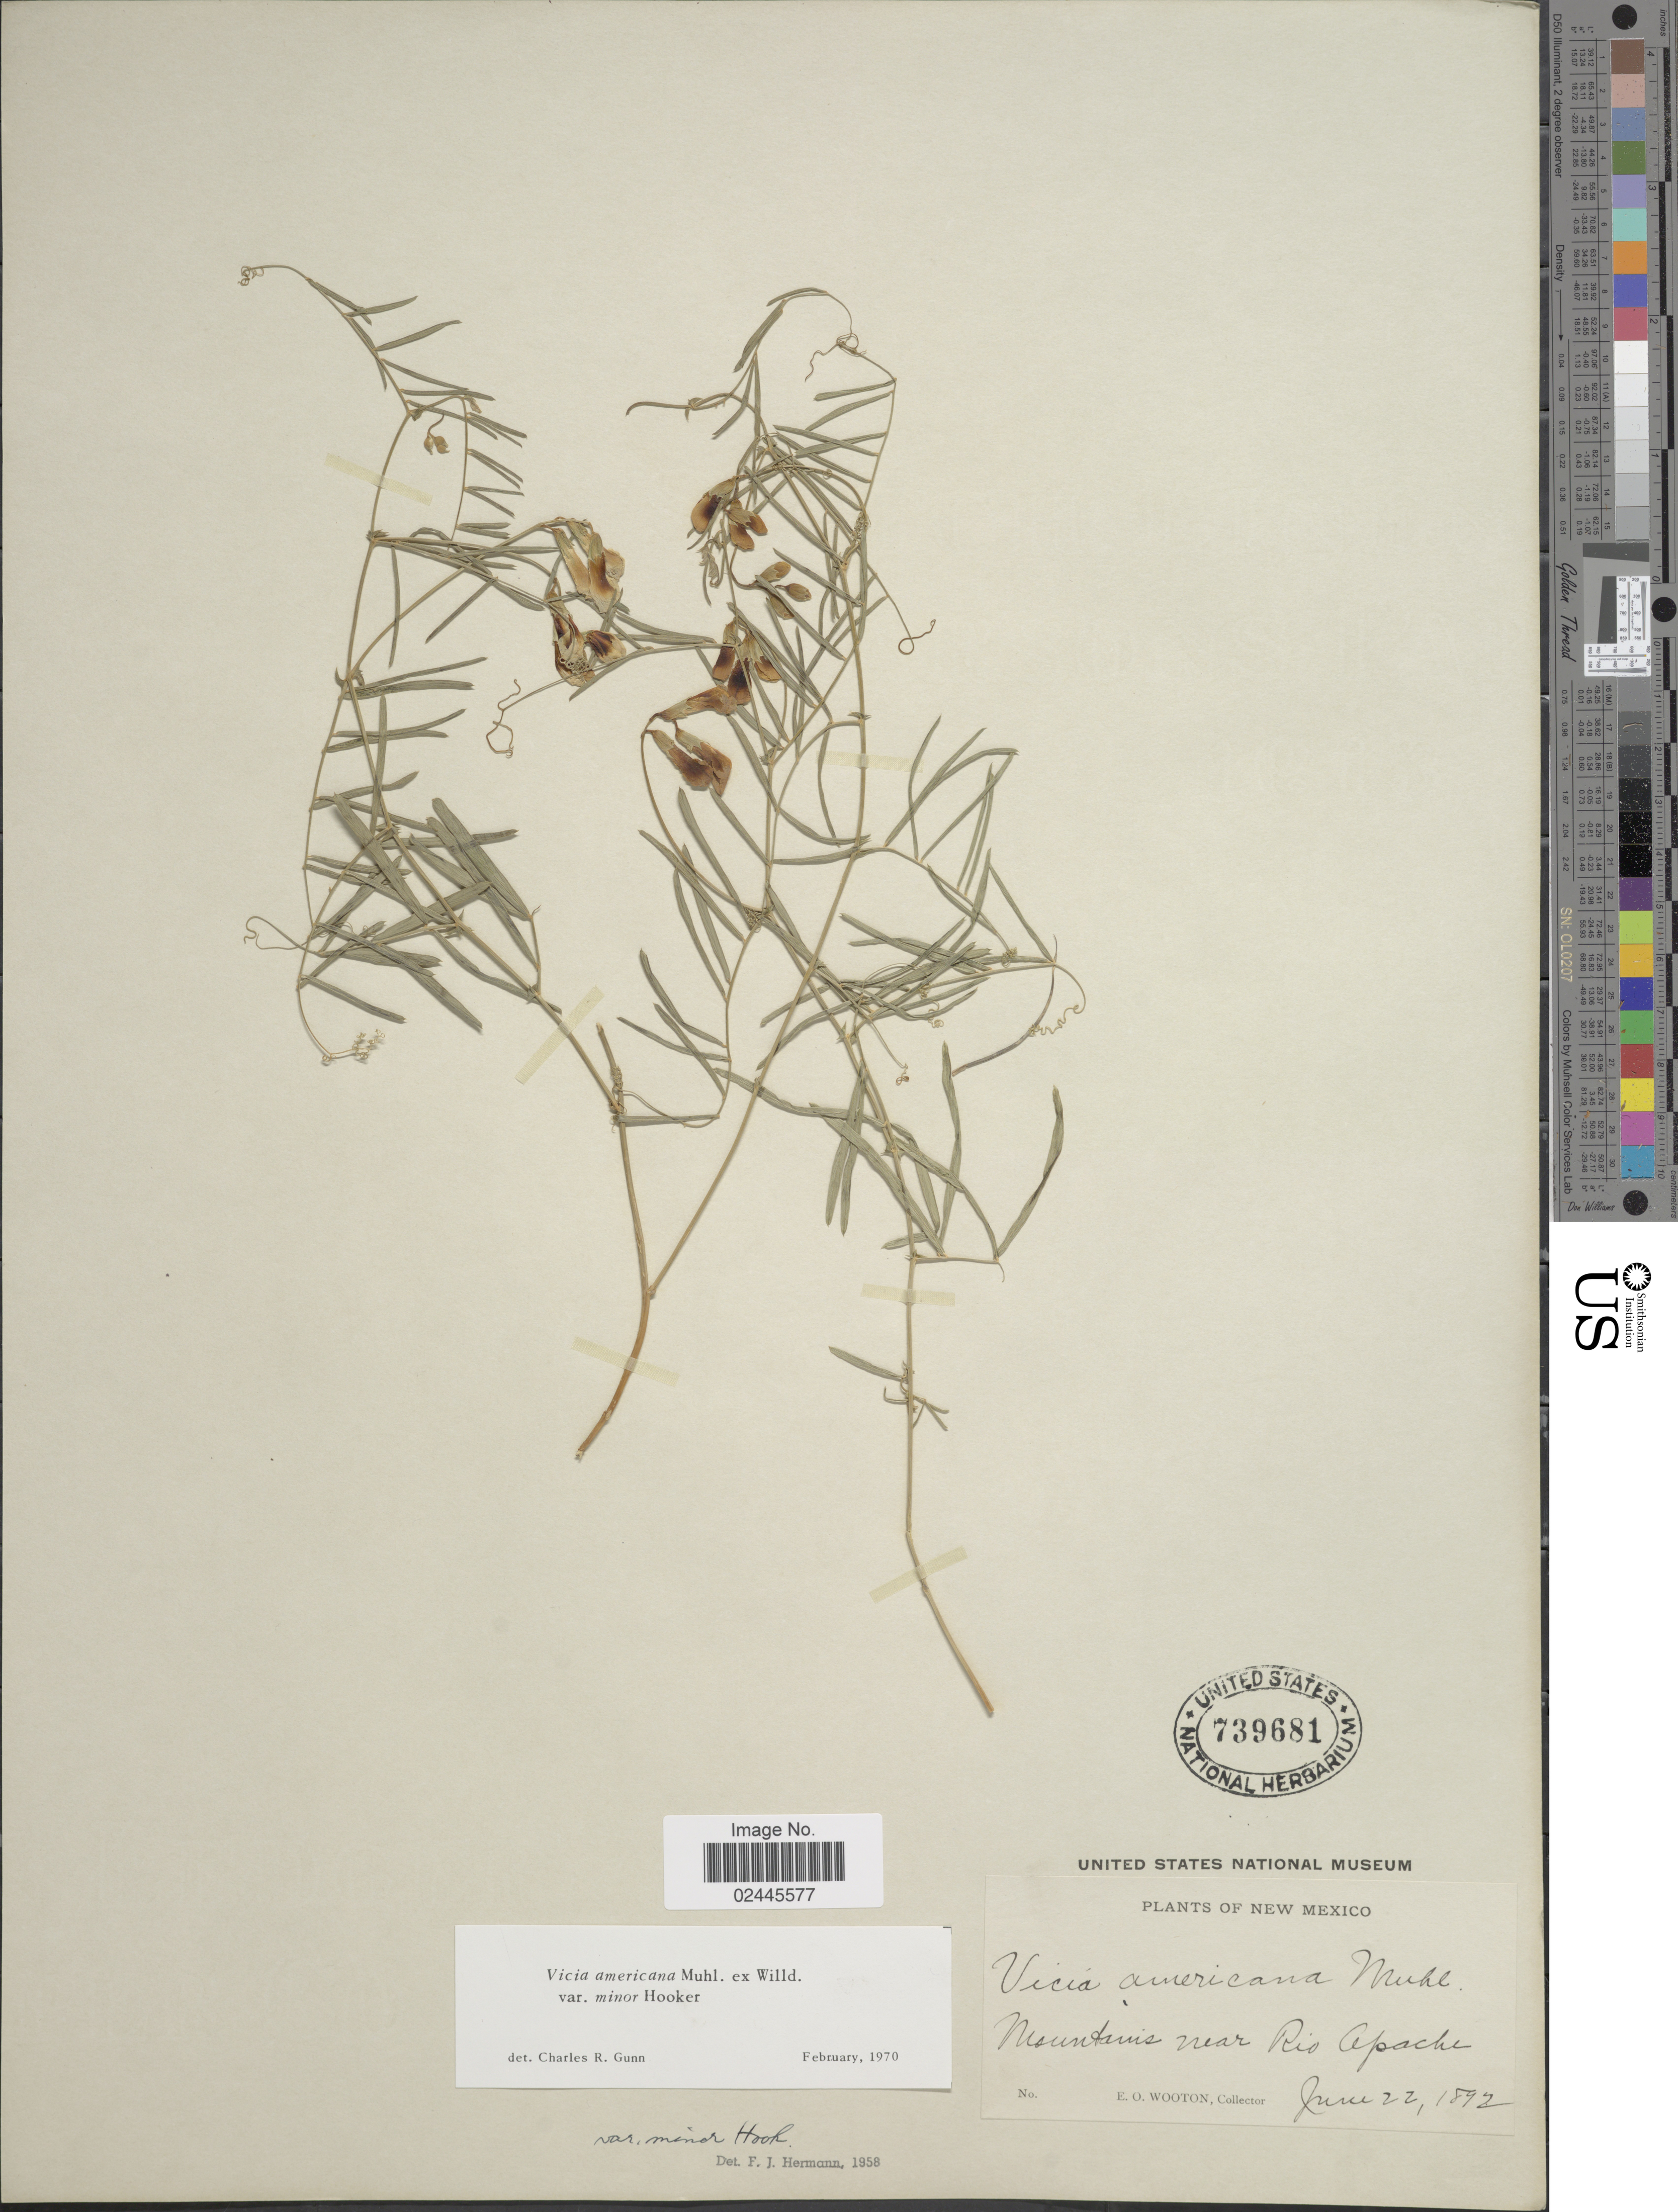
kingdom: Plantae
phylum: Tracheophyta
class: Magnoliopsida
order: Fabales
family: Fabaceae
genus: Vicia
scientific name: Vicia americana var. minor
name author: Hook.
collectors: E. O. Wooton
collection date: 1892-06-22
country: United States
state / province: New Mexico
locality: Mountains near Rio Apache.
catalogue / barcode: US 739681